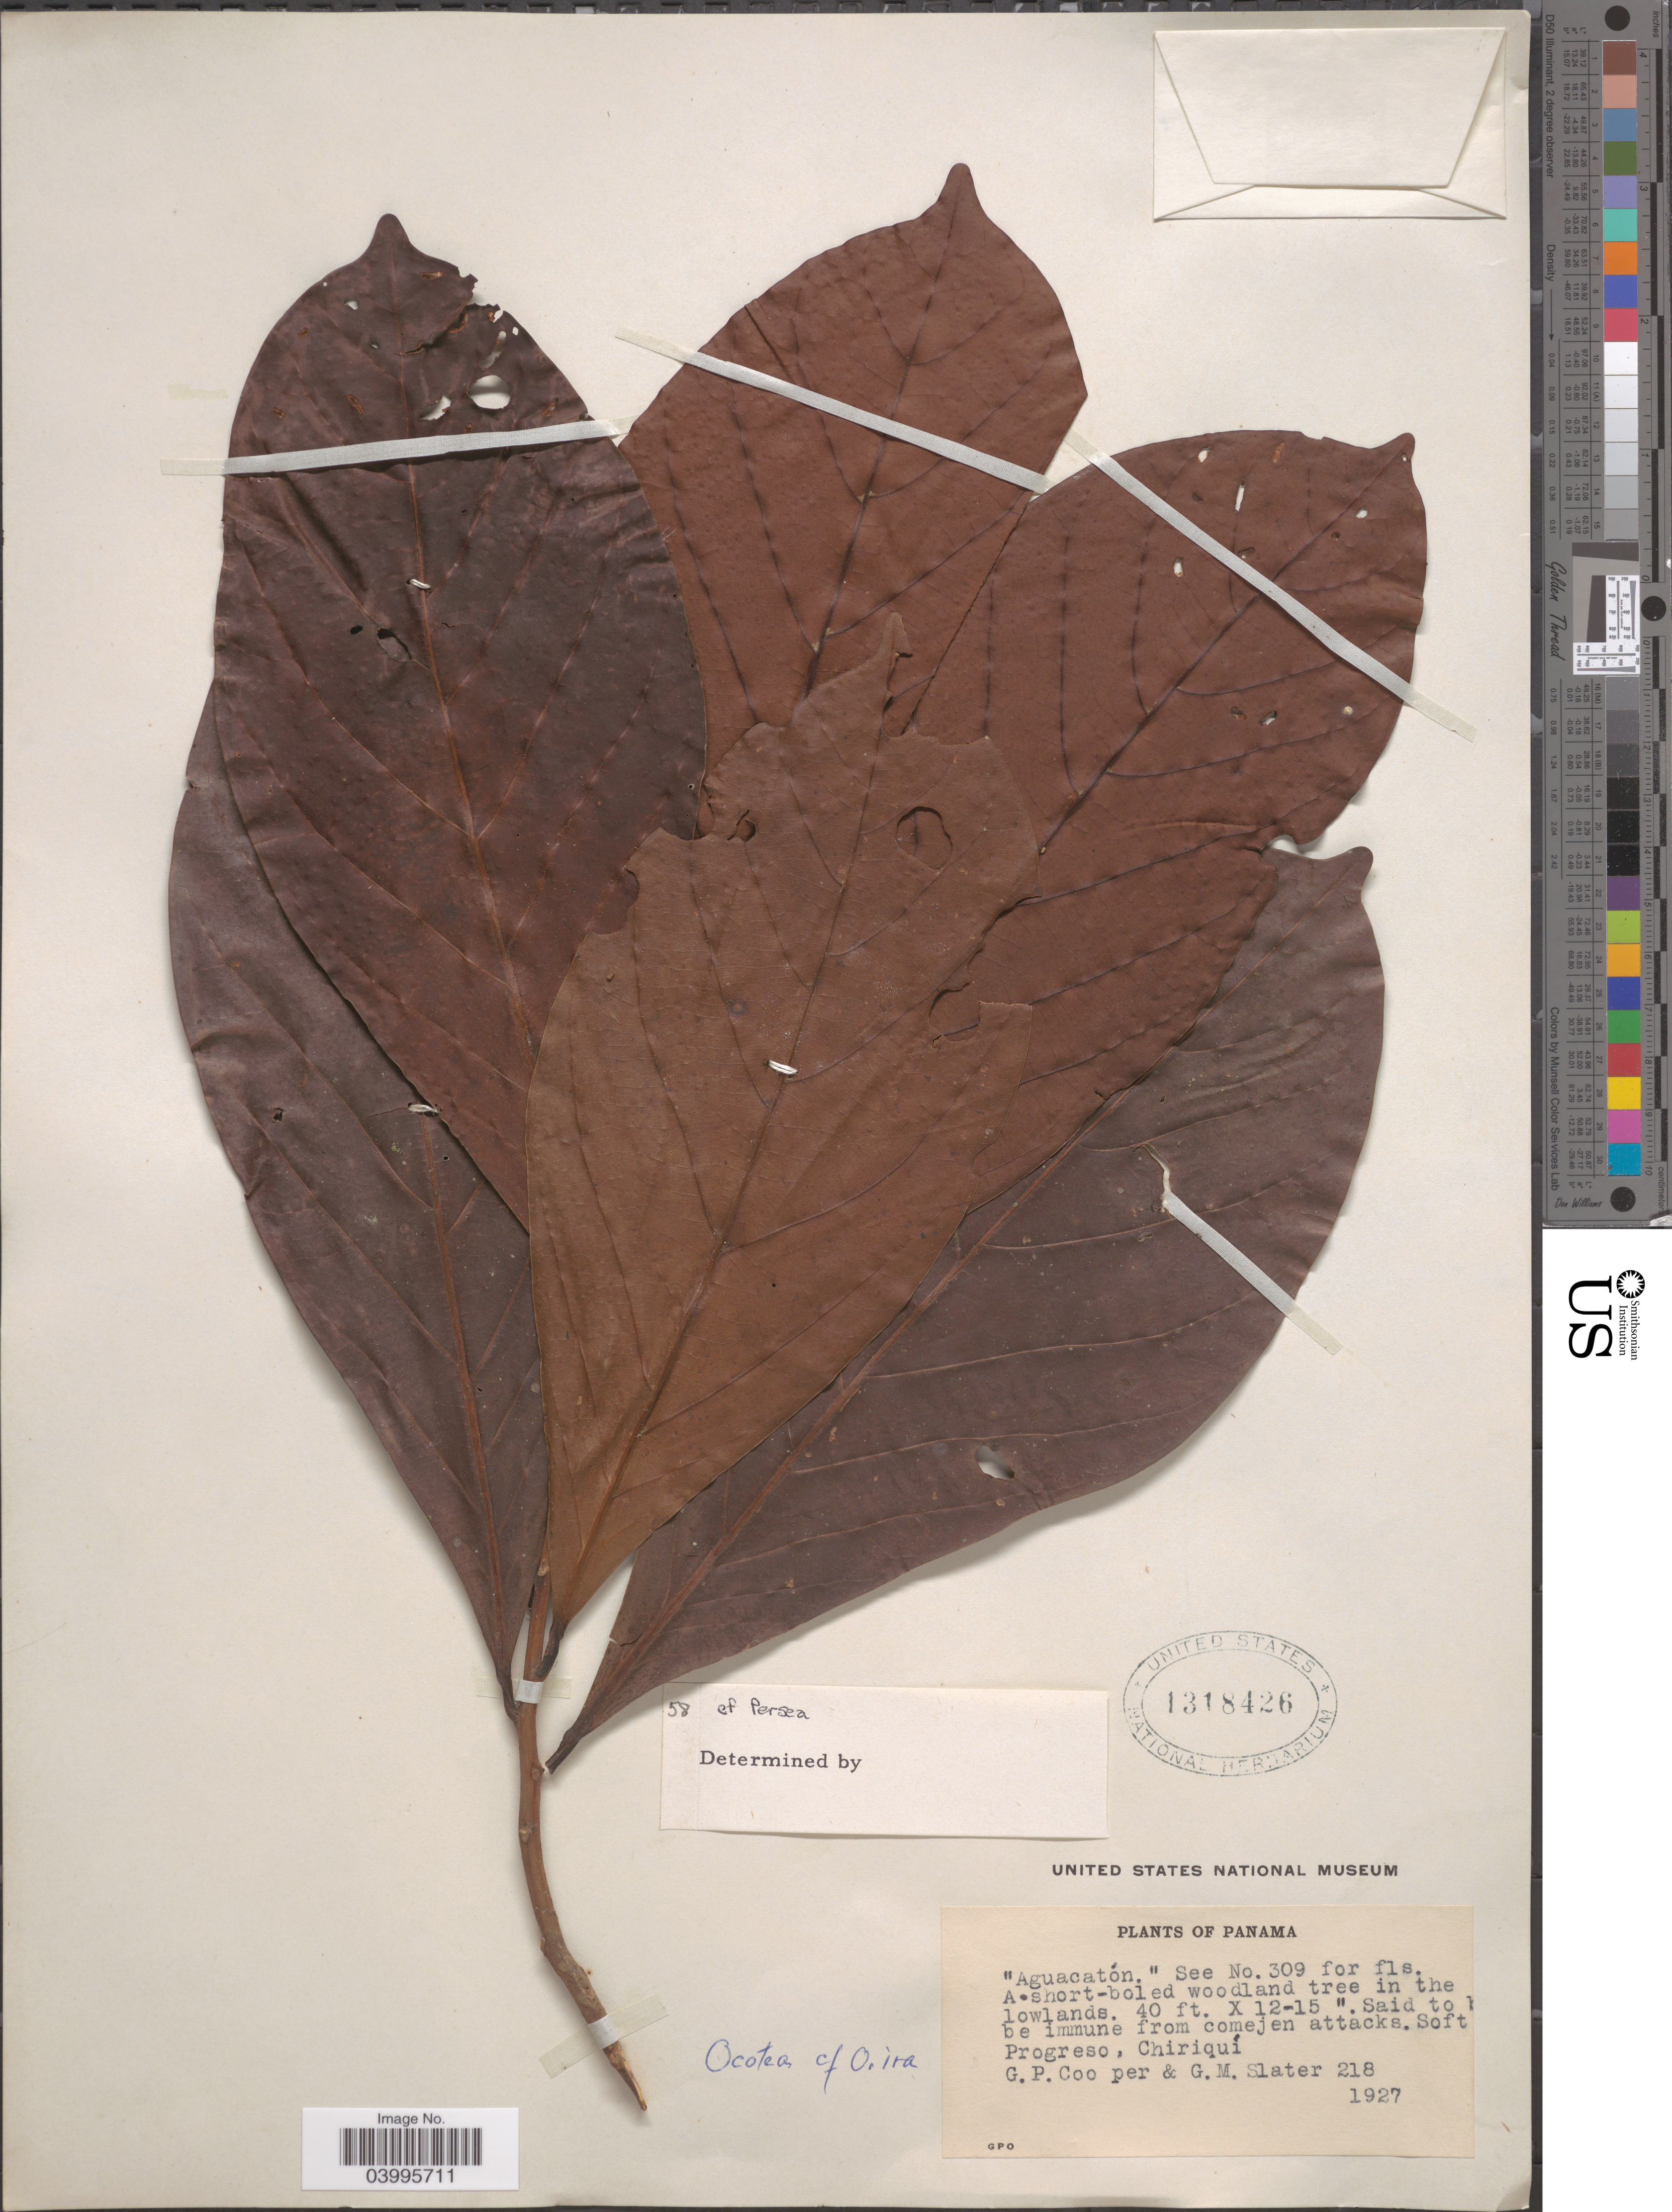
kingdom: Plantae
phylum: Tracheophyta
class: Magnoliopsida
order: Laurales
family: Lauraceae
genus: Ocotea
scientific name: Ocotea ira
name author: Mez & Pittier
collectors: G. Cooper & G. Slater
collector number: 218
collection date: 1927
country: Panama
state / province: Chiriqui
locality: Soft Progreso.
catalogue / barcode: US 1318426